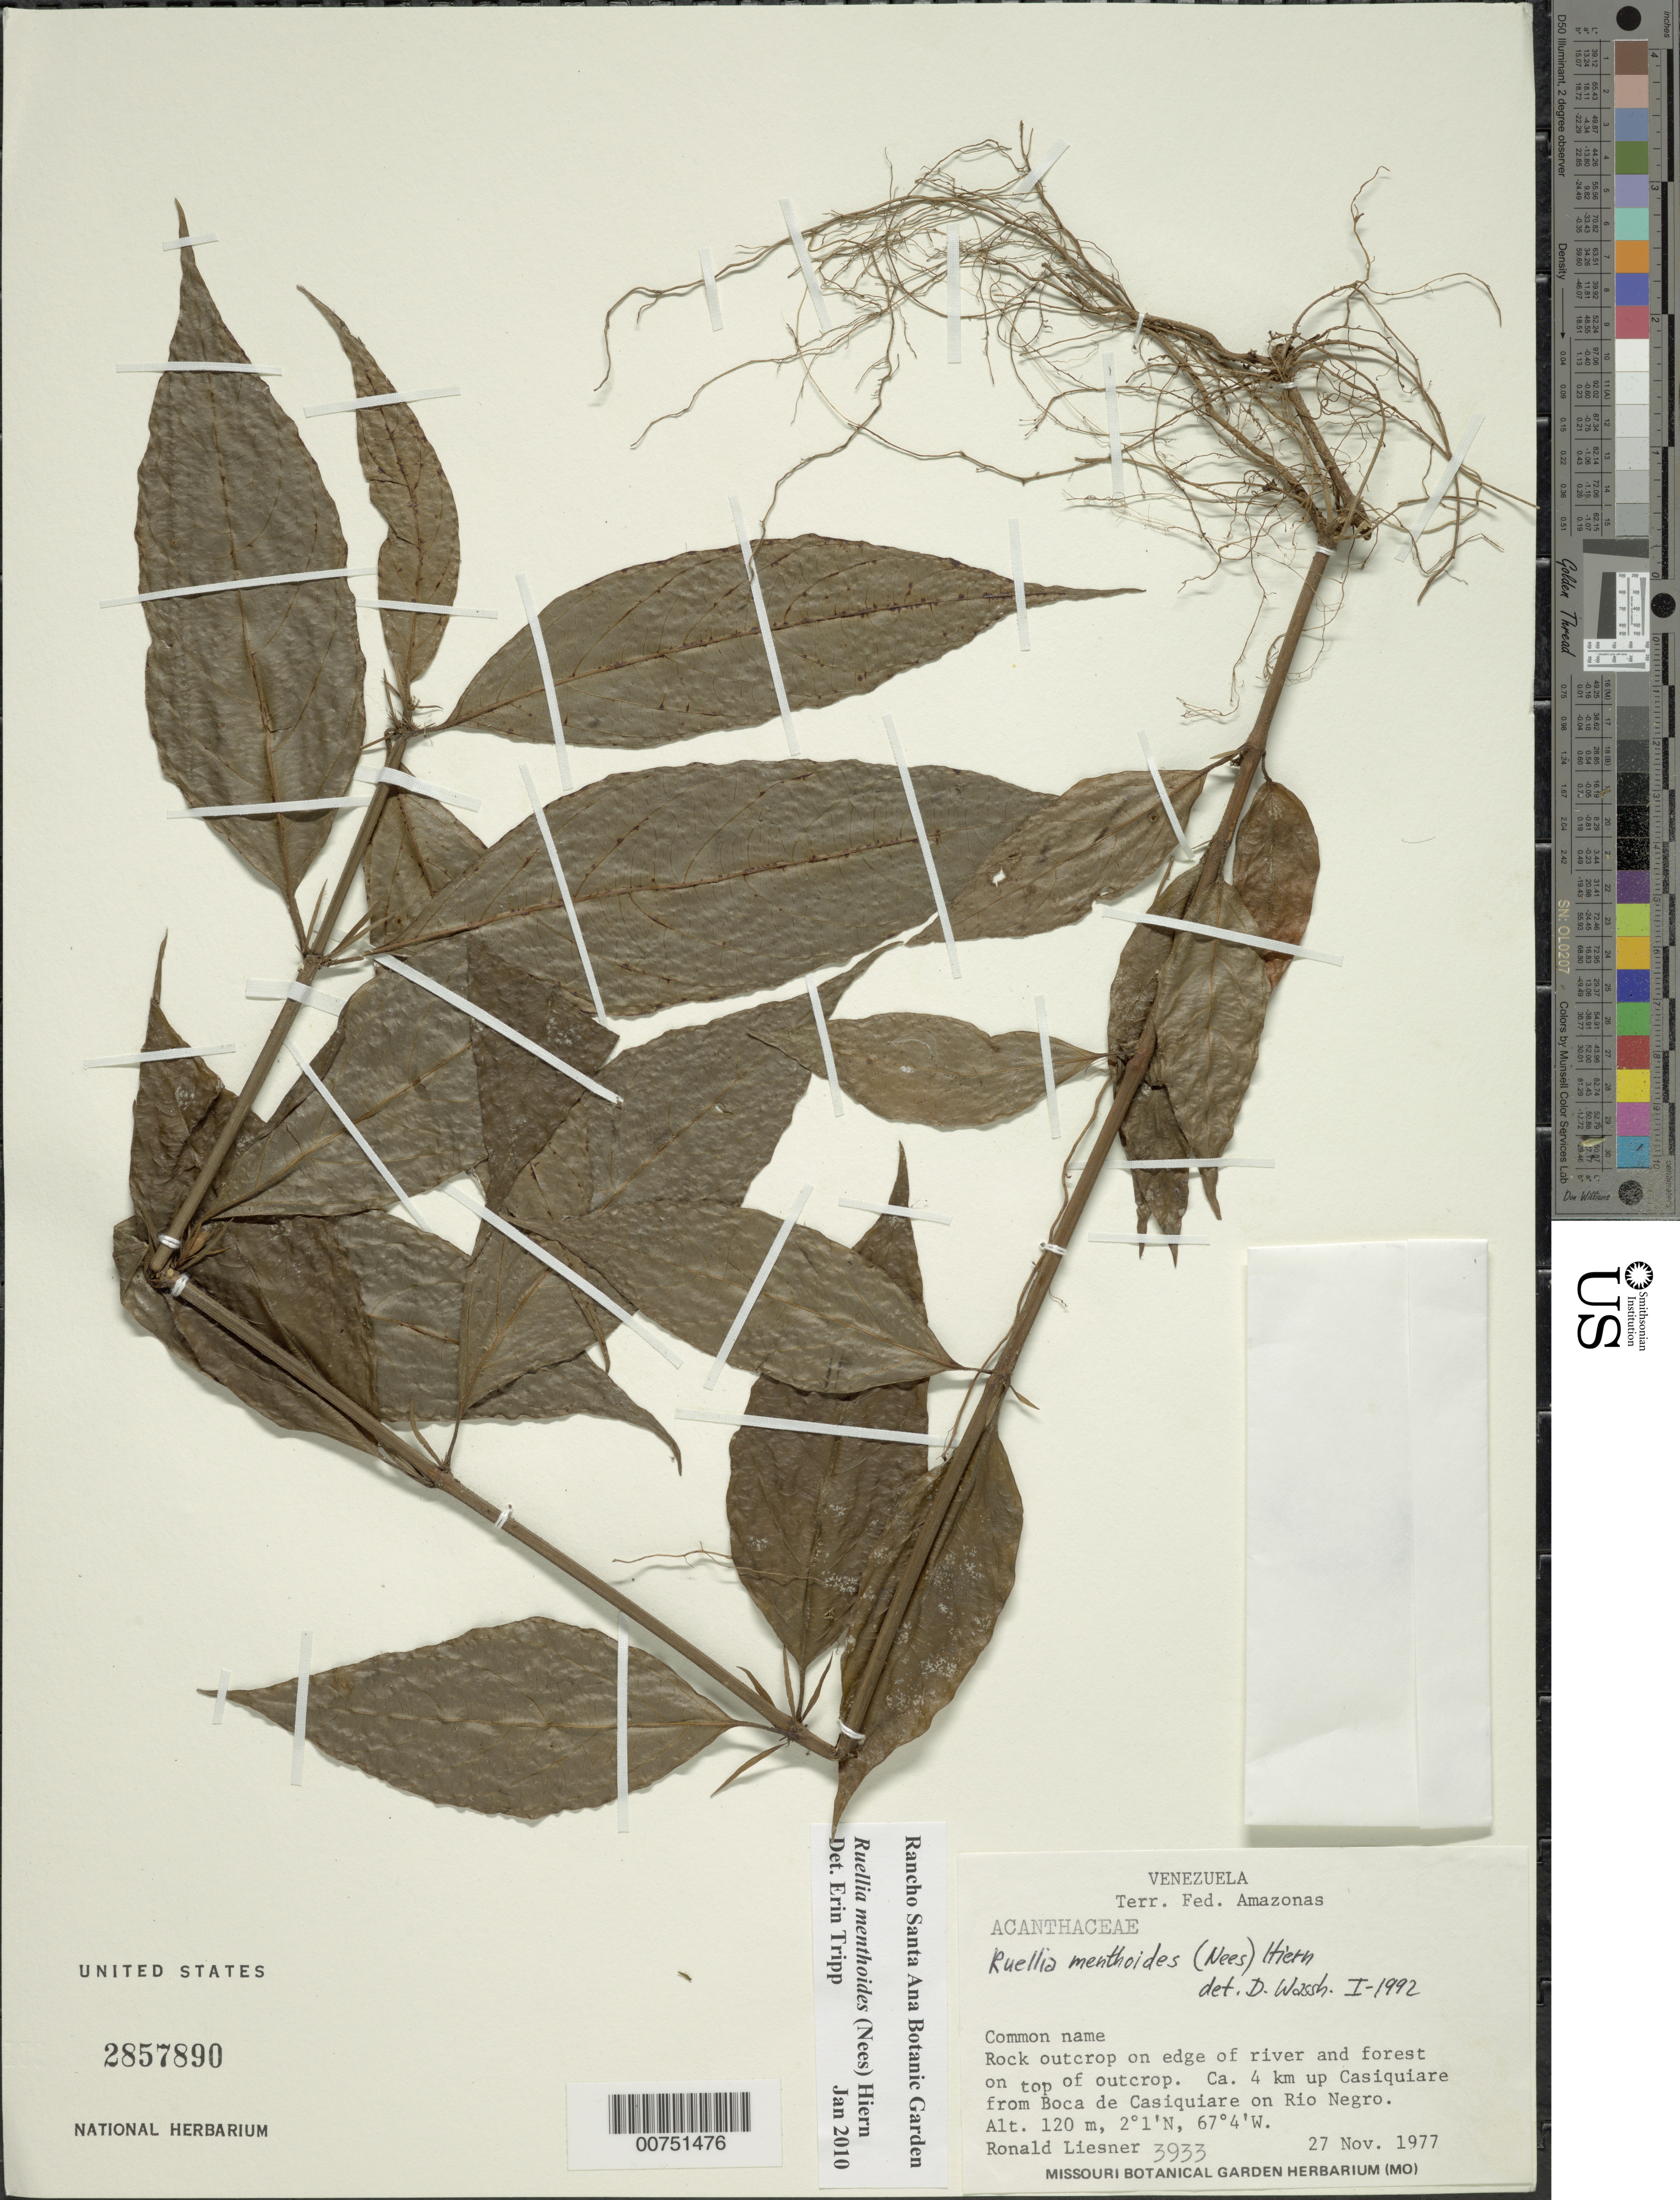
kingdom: Plantae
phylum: Tracheophyta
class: Magnoliopsida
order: Lamiales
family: Acanthaceae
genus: Ruellia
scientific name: Ruellia menthoides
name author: (Nees) Hiern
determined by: Wasshausen, Dieter C., (BOT), Smithsonian Institution - National Museum of Natural History (UNITED STATES)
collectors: R. L. Liesner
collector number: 3933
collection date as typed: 27-Nov-77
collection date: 1977-11-27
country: Venezuela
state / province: Amazonas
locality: Río Casiquiare, 4 km from Boca de Casiquiare on Río Negro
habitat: Rock outcrop on edge of river and forest on top of outcrop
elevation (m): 120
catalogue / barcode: US 2857890